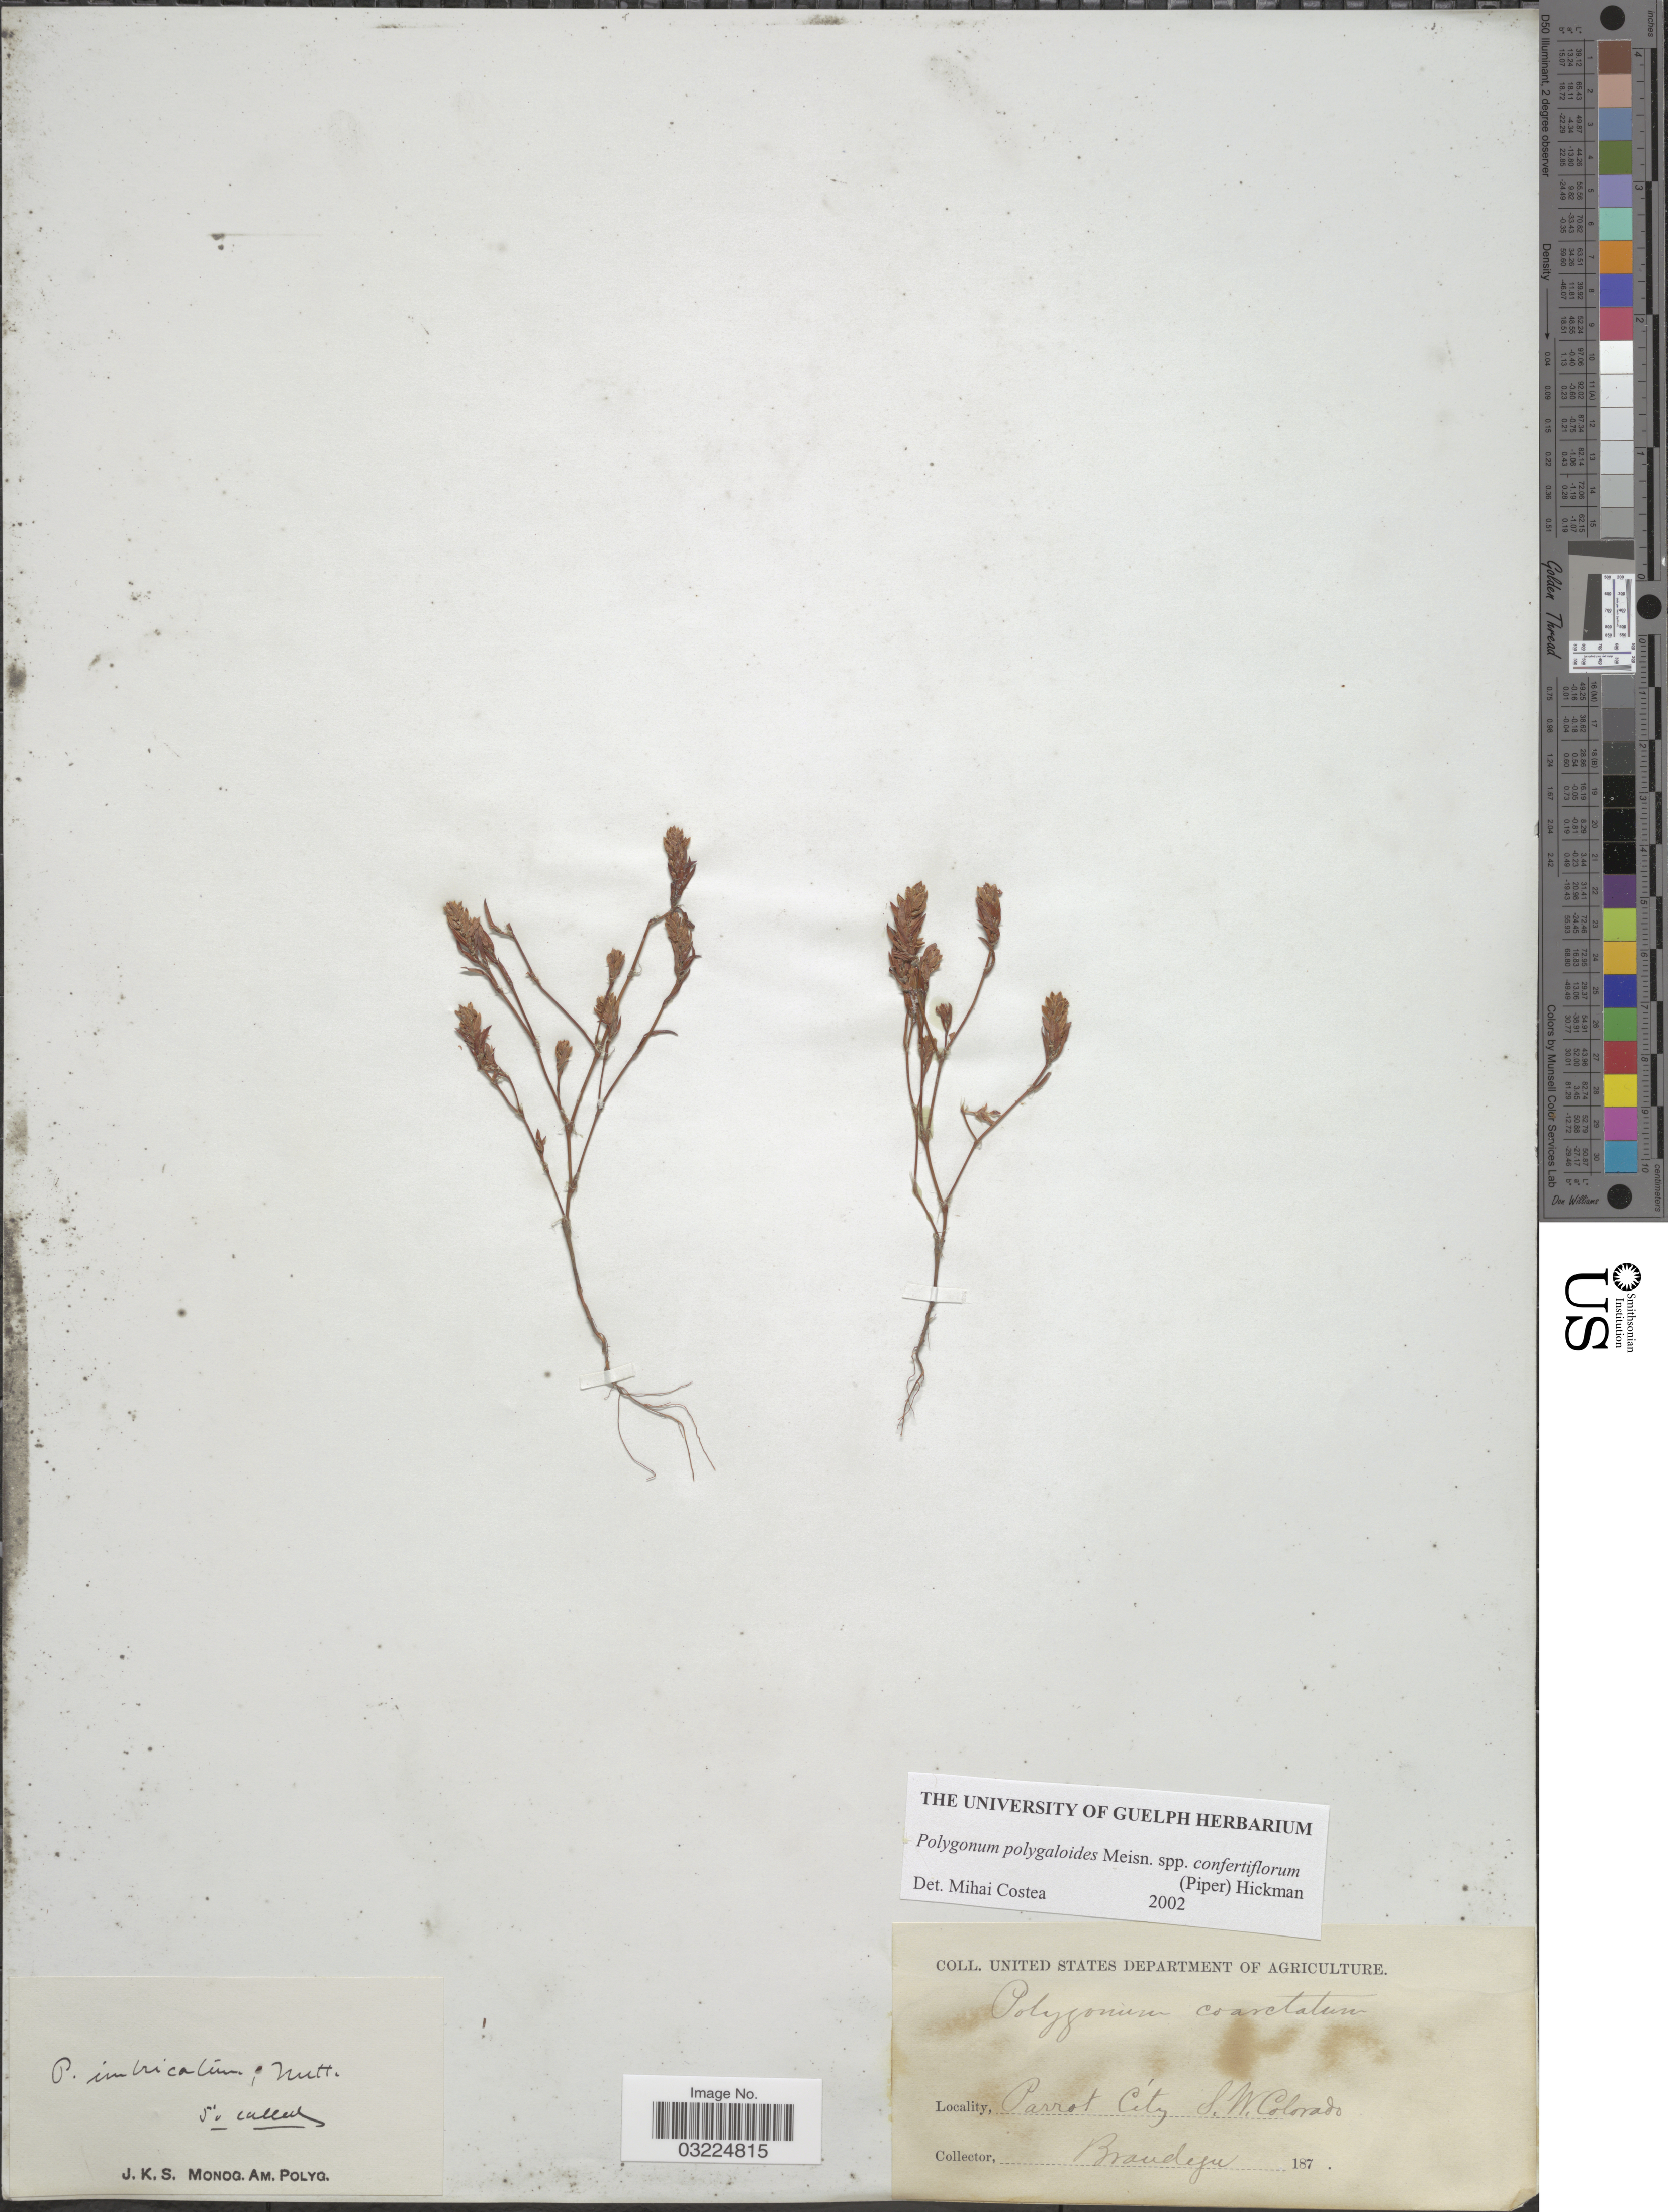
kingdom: Plantae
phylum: Tracheophyta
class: Magnoliopsida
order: Caryophyllales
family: Polygonaceae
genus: Polygonum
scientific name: Polygonum polygaloides subsp. confertiflorum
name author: (Nutt. ex Piper) Hickman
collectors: -- Brandegee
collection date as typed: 187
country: United States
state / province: Colorado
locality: Parrot City, S.W. Colorado.